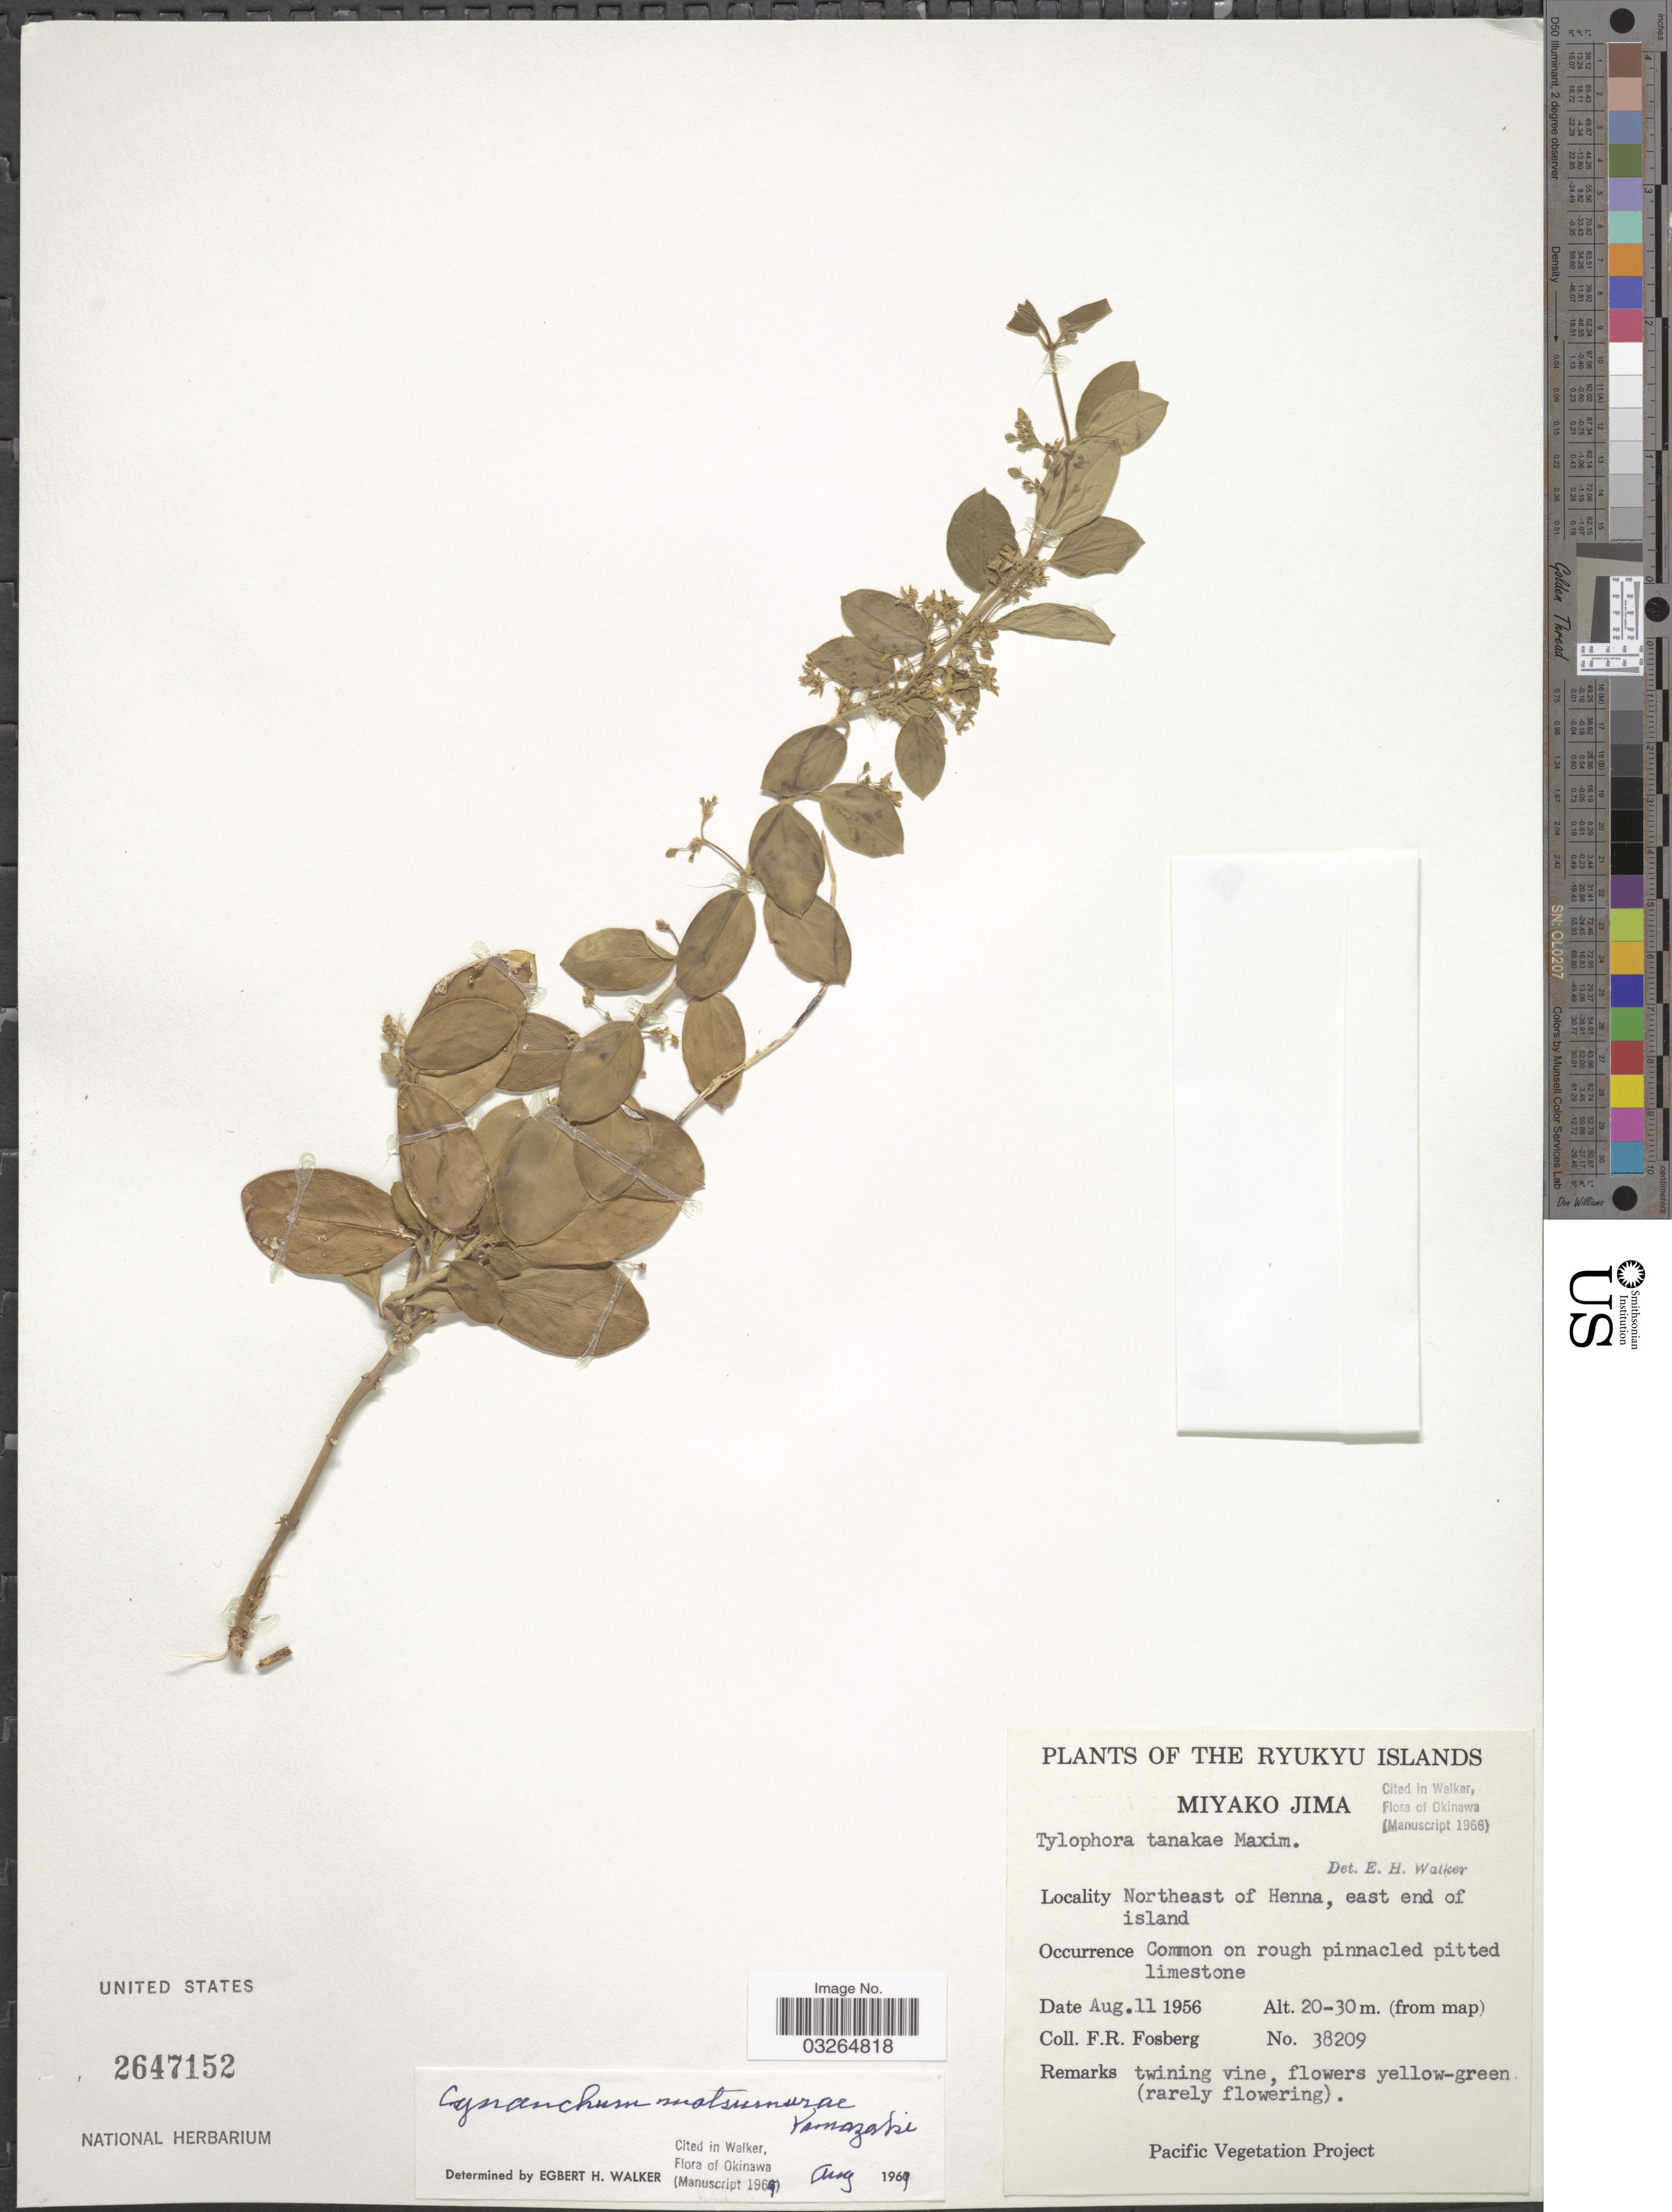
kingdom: Plantae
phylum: Tracheophyta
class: Magnoliopsida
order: Gentianales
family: Apocynaceae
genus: Cynanchum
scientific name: Cynanchum matsumurae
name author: T. Yamaz.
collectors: F. R. Fosberg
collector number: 38209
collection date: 1956-08-11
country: Japan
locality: Ryukyu Islands. Miyako Jima. Northeast of Henna, east end of island.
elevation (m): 20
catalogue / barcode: US 2647152